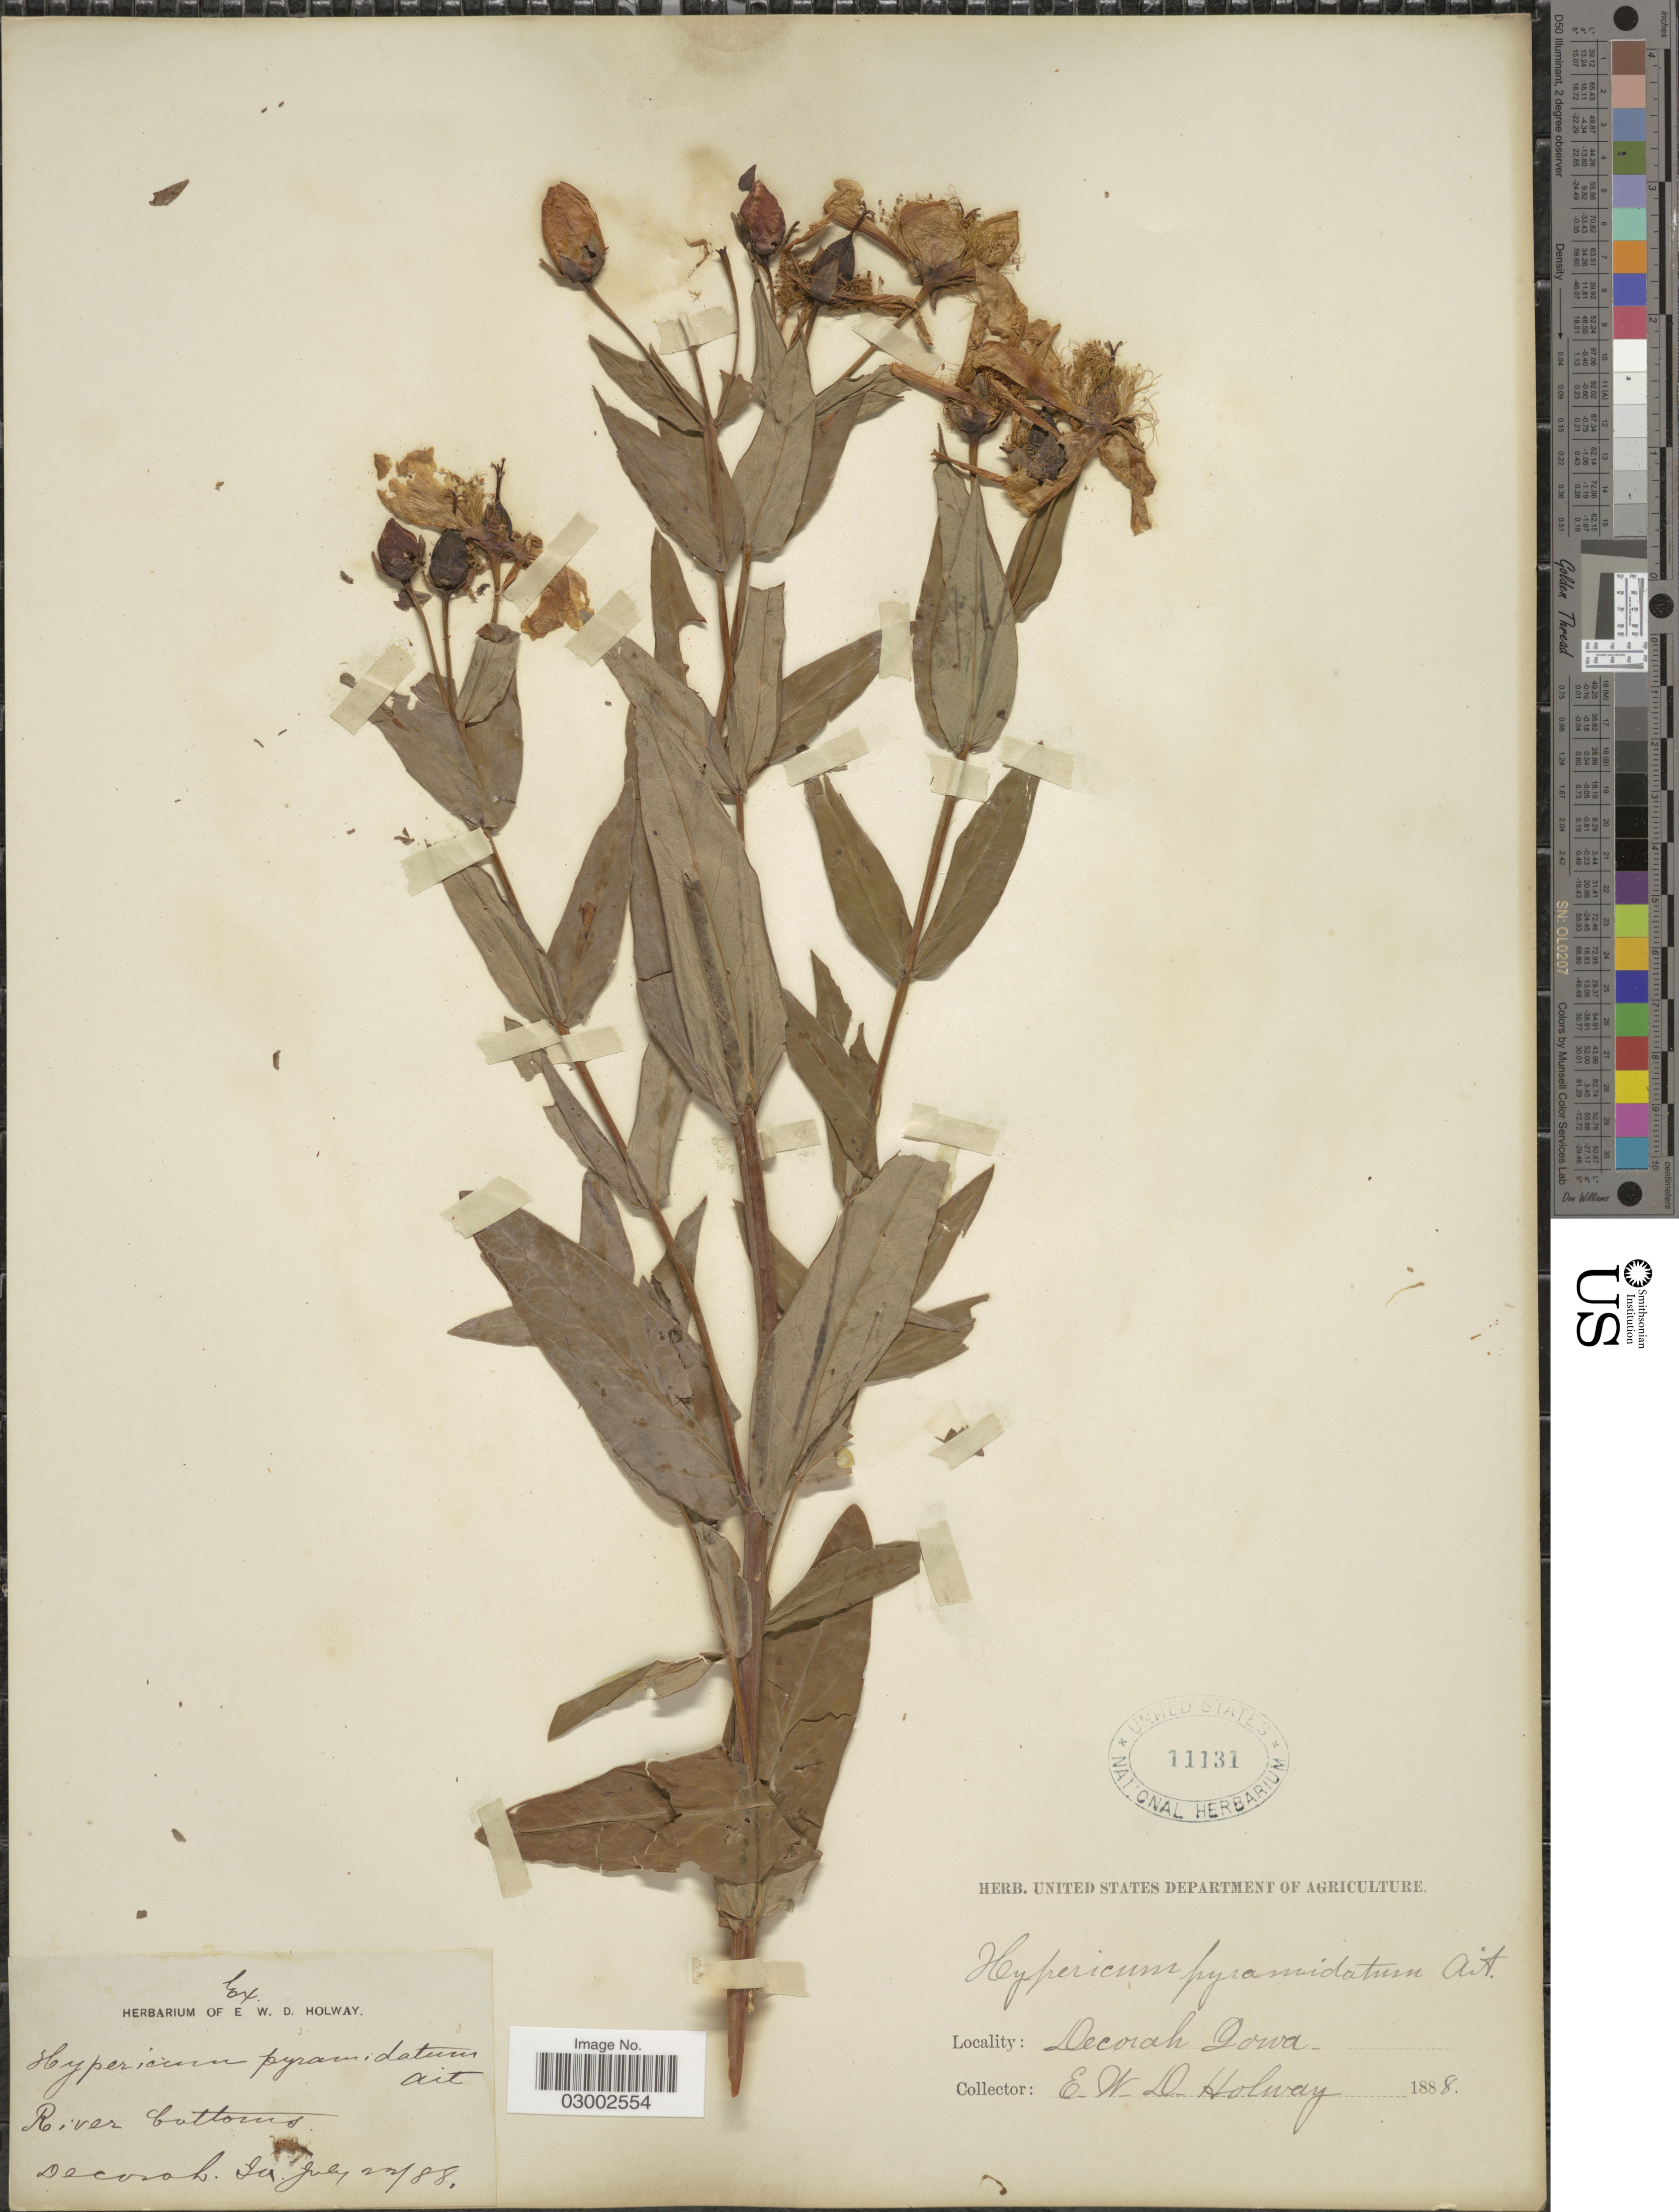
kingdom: Plantae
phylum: Tracheophyta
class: Magnoliopsida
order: Malpighiales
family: Hypericaceae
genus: Hypericum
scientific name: Hypericum ascyron subsp. pyramidatum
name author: (Aiton) N. Robson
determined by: Strong, Mark T., (BOT), Smithsonian Institution - National Museum of Natural History (UNITED STATES)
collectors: E. W. D. Holway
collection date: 1888-07-22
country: United States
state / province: Iowa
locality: Decorah.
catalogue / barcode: US 11131